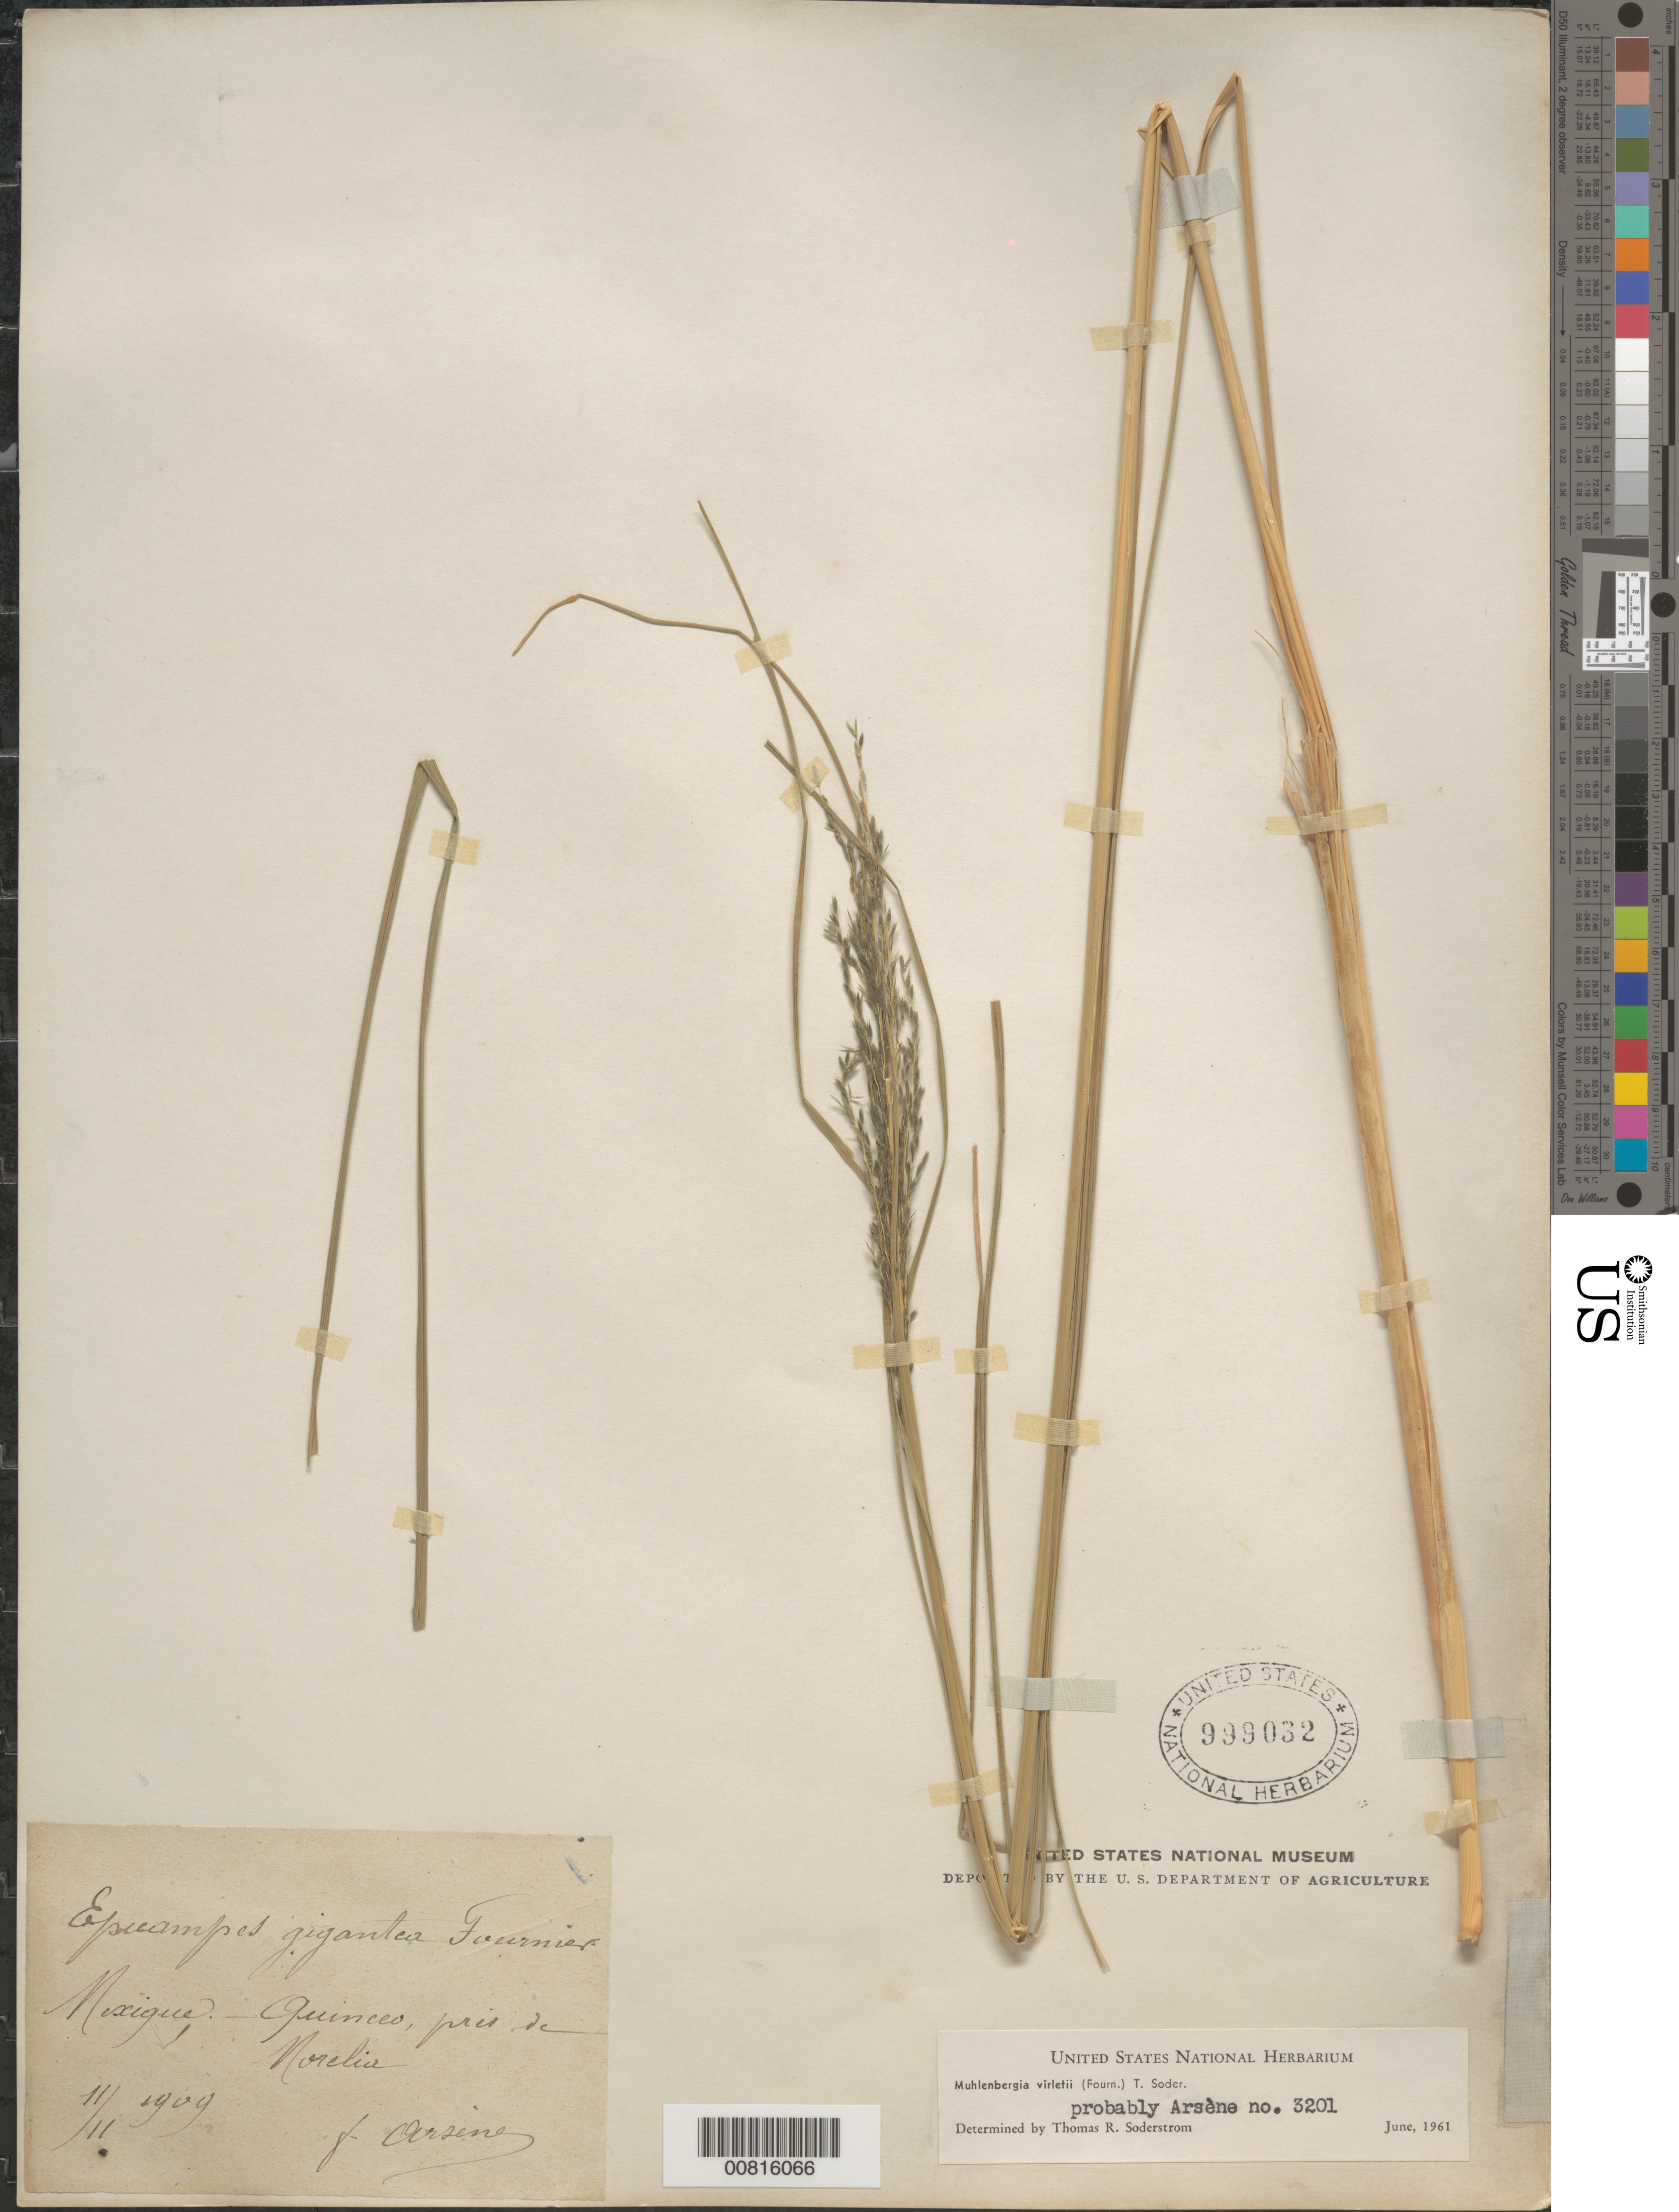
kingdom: Plantae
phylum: Tracheophyta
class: Liliopsida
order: Poales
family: Poaceae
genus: Muhlenbergia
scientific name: Muhlenbergia virletii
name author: (E. Fourn.) Soderstr.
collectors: Bro. G. Arsène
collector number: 3201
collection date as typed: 11 Nov 1909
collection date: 1909-11-11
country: Mexico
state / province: Michoacan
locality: Quinceo, vicinity of Morelia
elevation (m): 2800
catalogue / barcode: US 999032